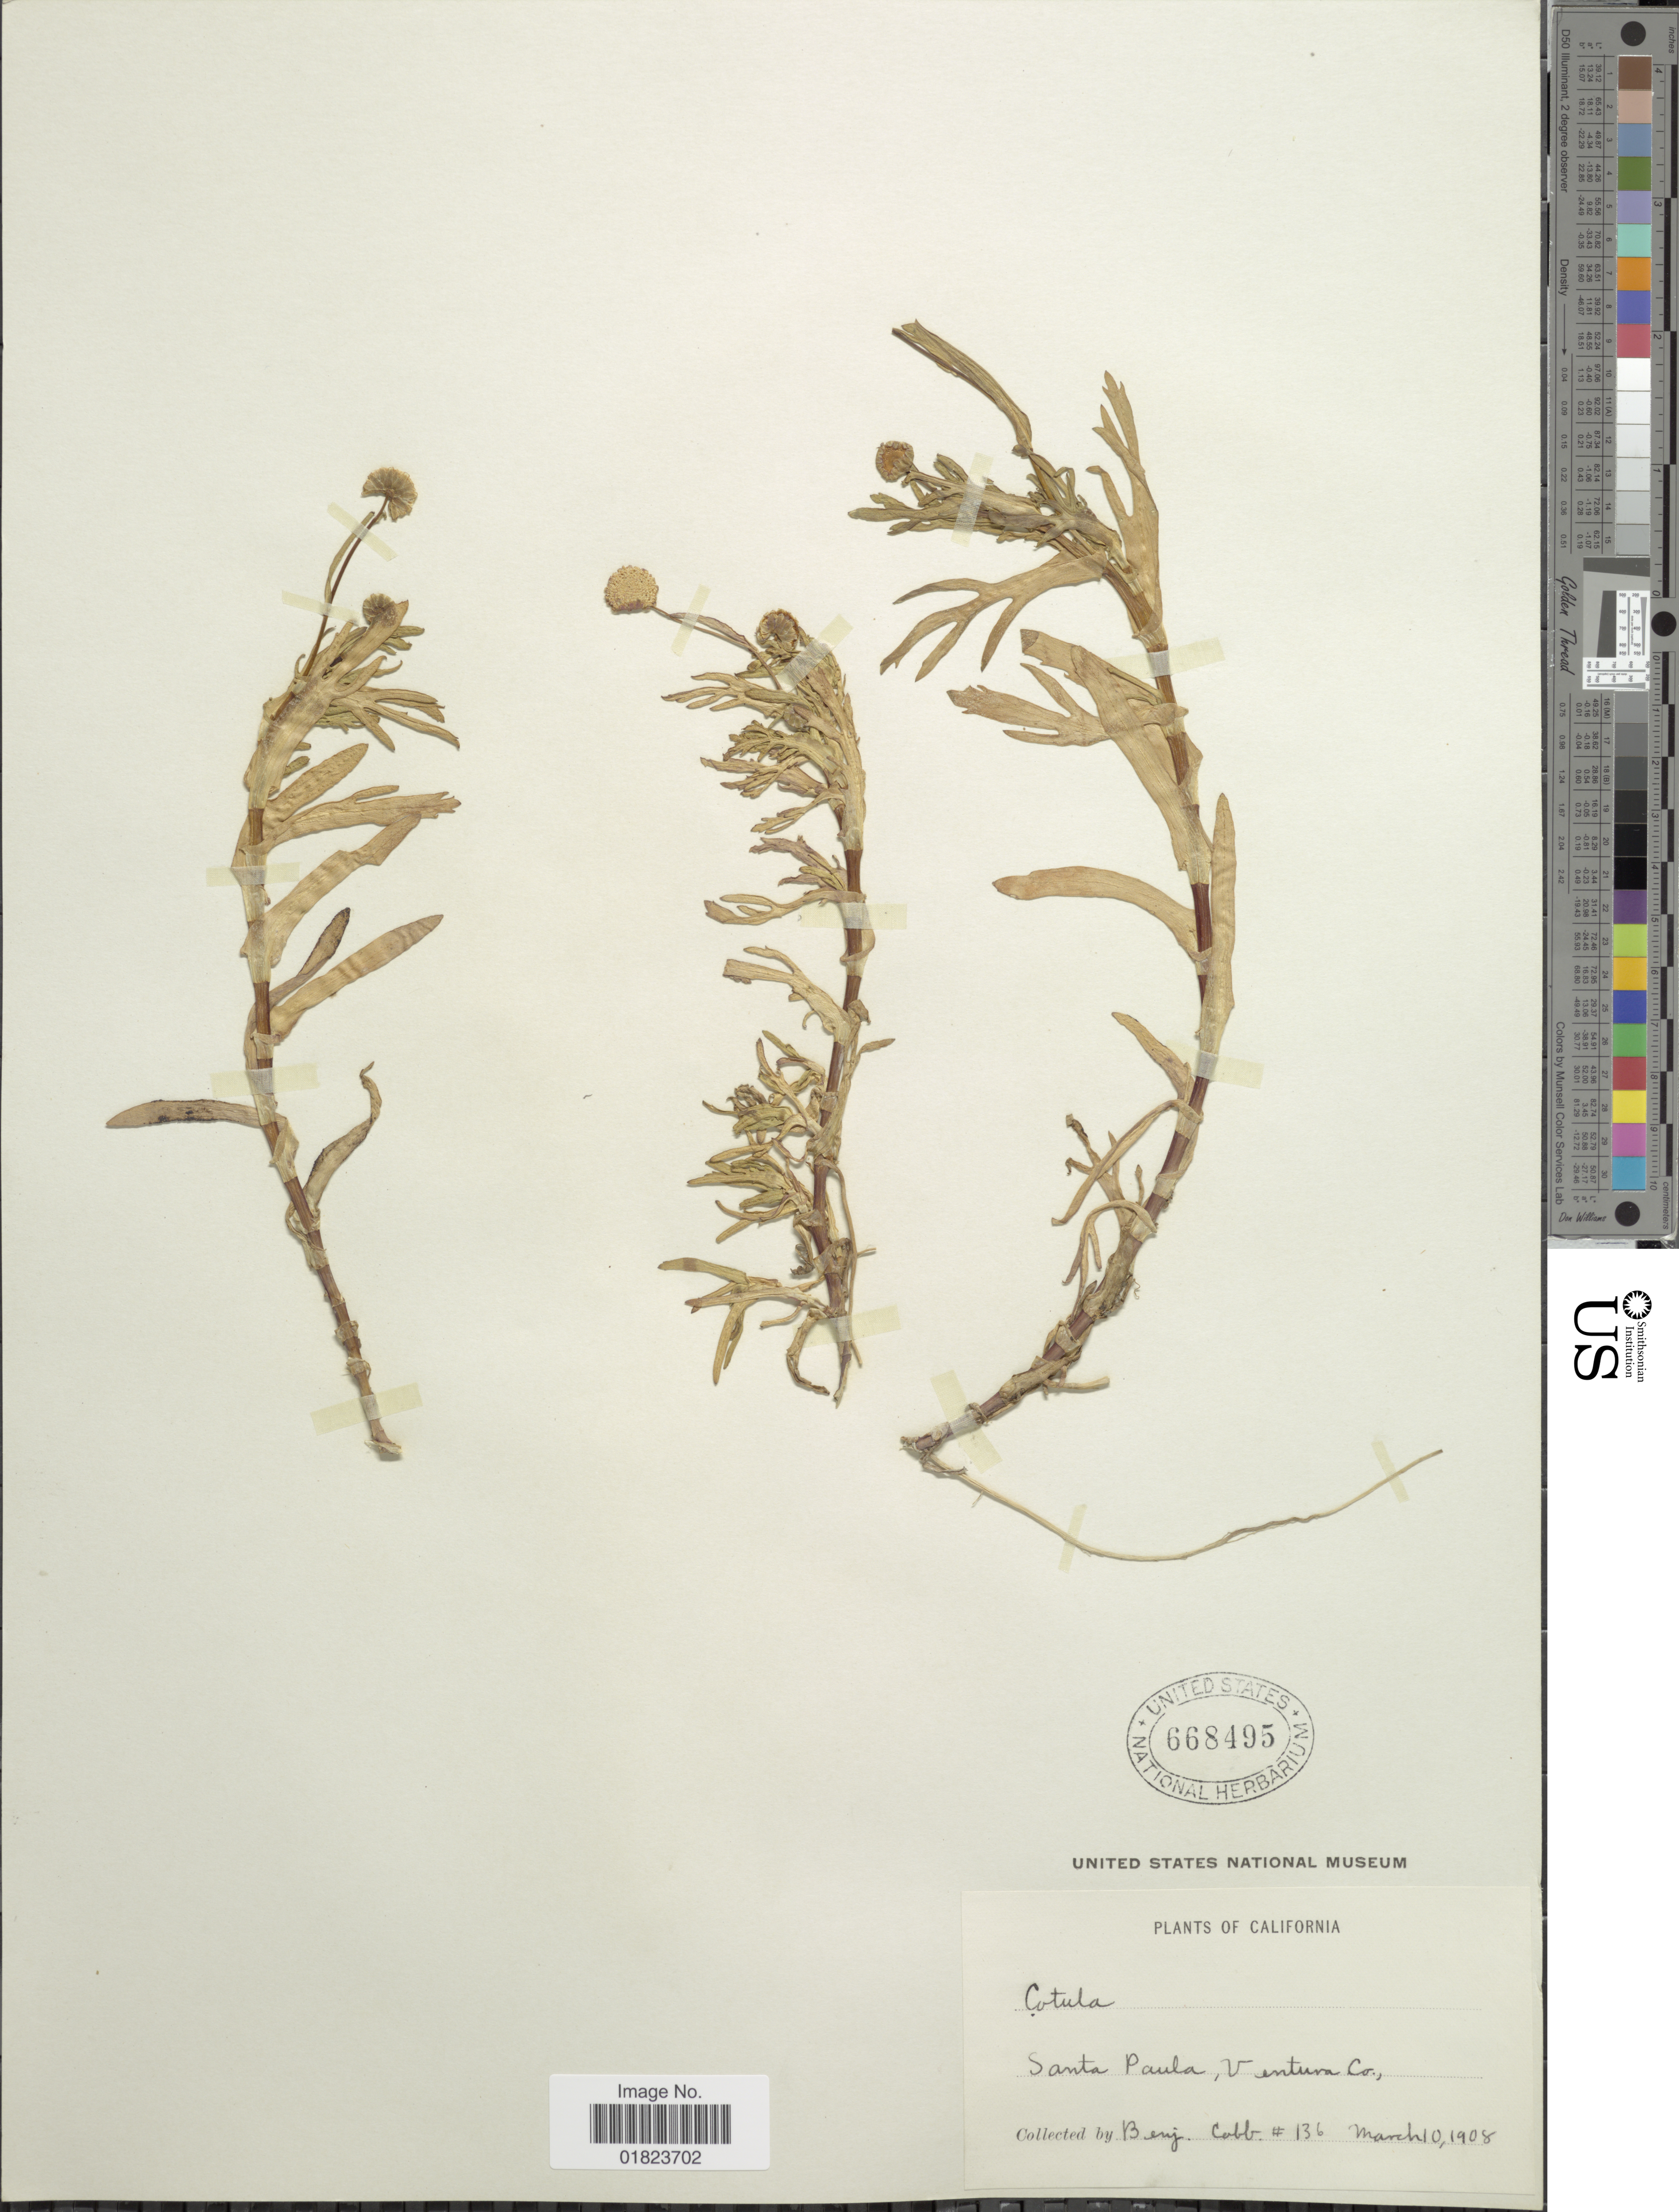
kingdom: Plantae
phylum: Tracheophyta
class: Magnoliopsida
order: Asterales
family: Asteraceae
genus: Cotula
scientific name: Cotula coronopifolia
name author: L.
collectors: B. Cobb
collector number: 136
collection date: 1908-03-10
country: United States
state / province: California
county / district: Ventura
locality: Santa Paulo. Ventura Co.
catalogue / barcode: US 668495